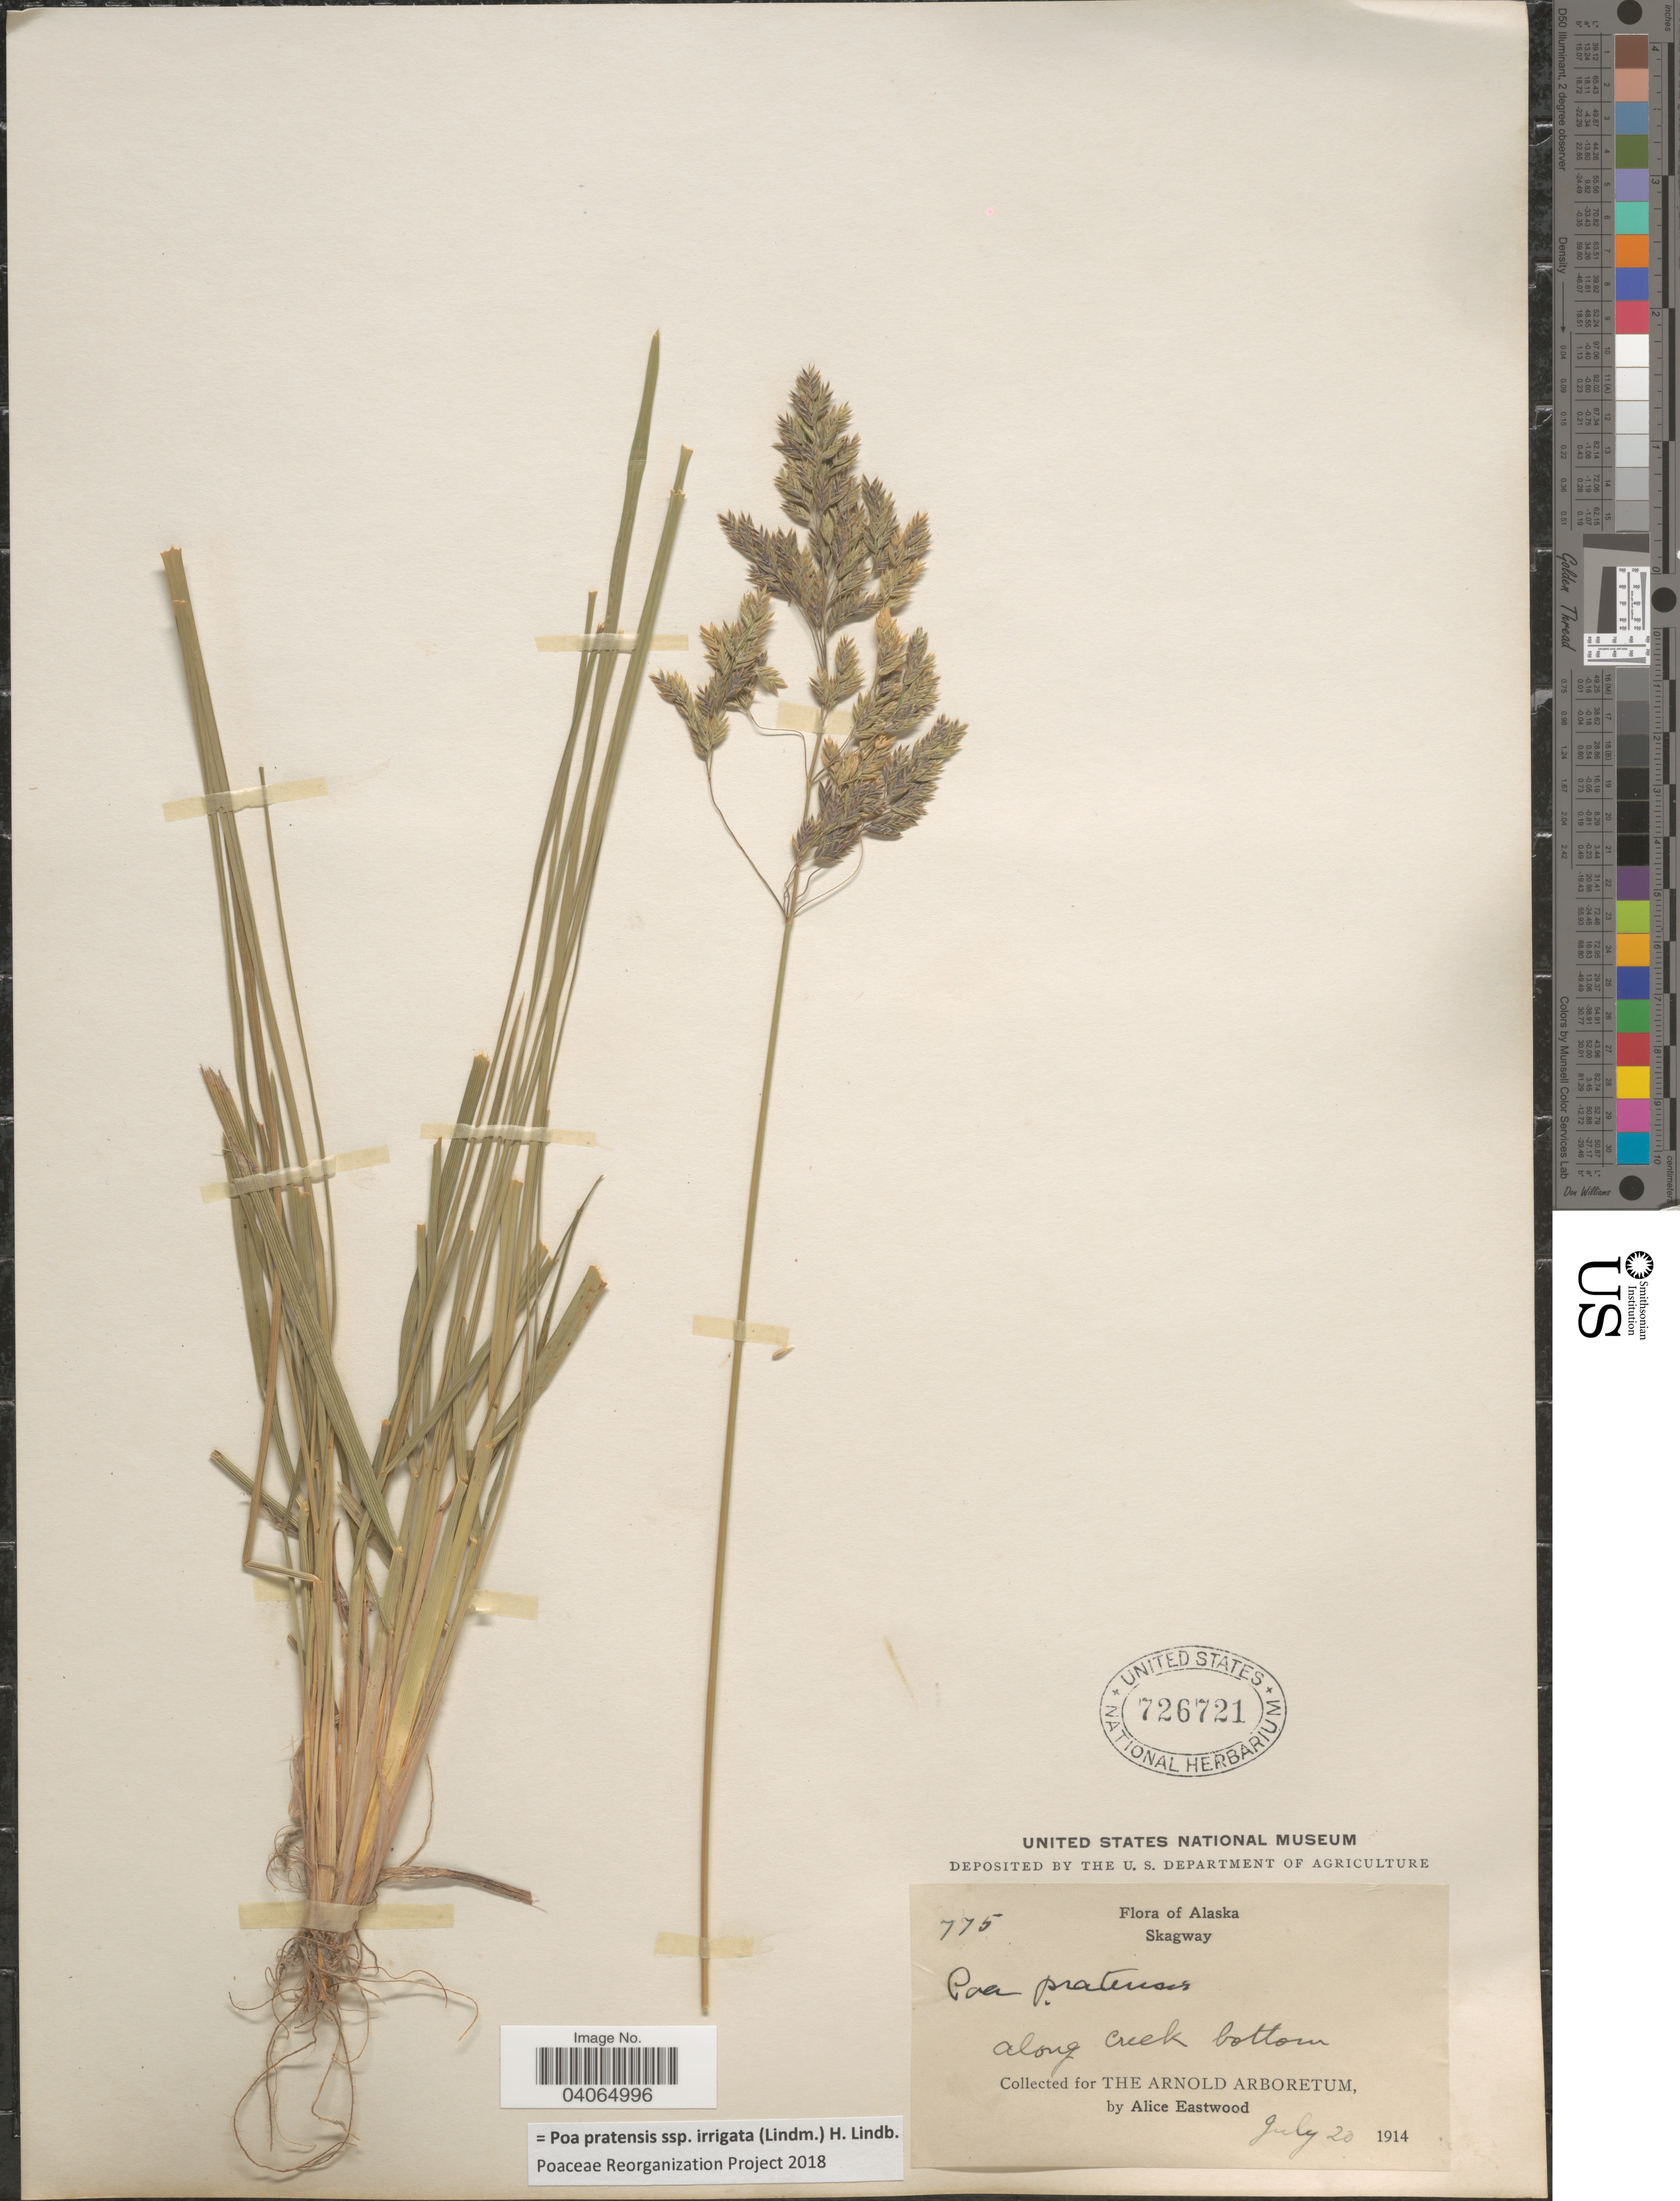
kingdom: Plantae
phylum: Tracheophyta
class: Liliopsida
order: Poales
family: Poaceae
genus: Poa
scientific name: Poa pratensis subsp. irrigata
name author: (Lindm.) H. Lindb.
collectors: A. Eastwood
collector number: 775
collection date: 1914-07-20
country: United States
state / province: Alaska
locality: Skagway. Along creek bottom.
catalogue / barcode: US 726721